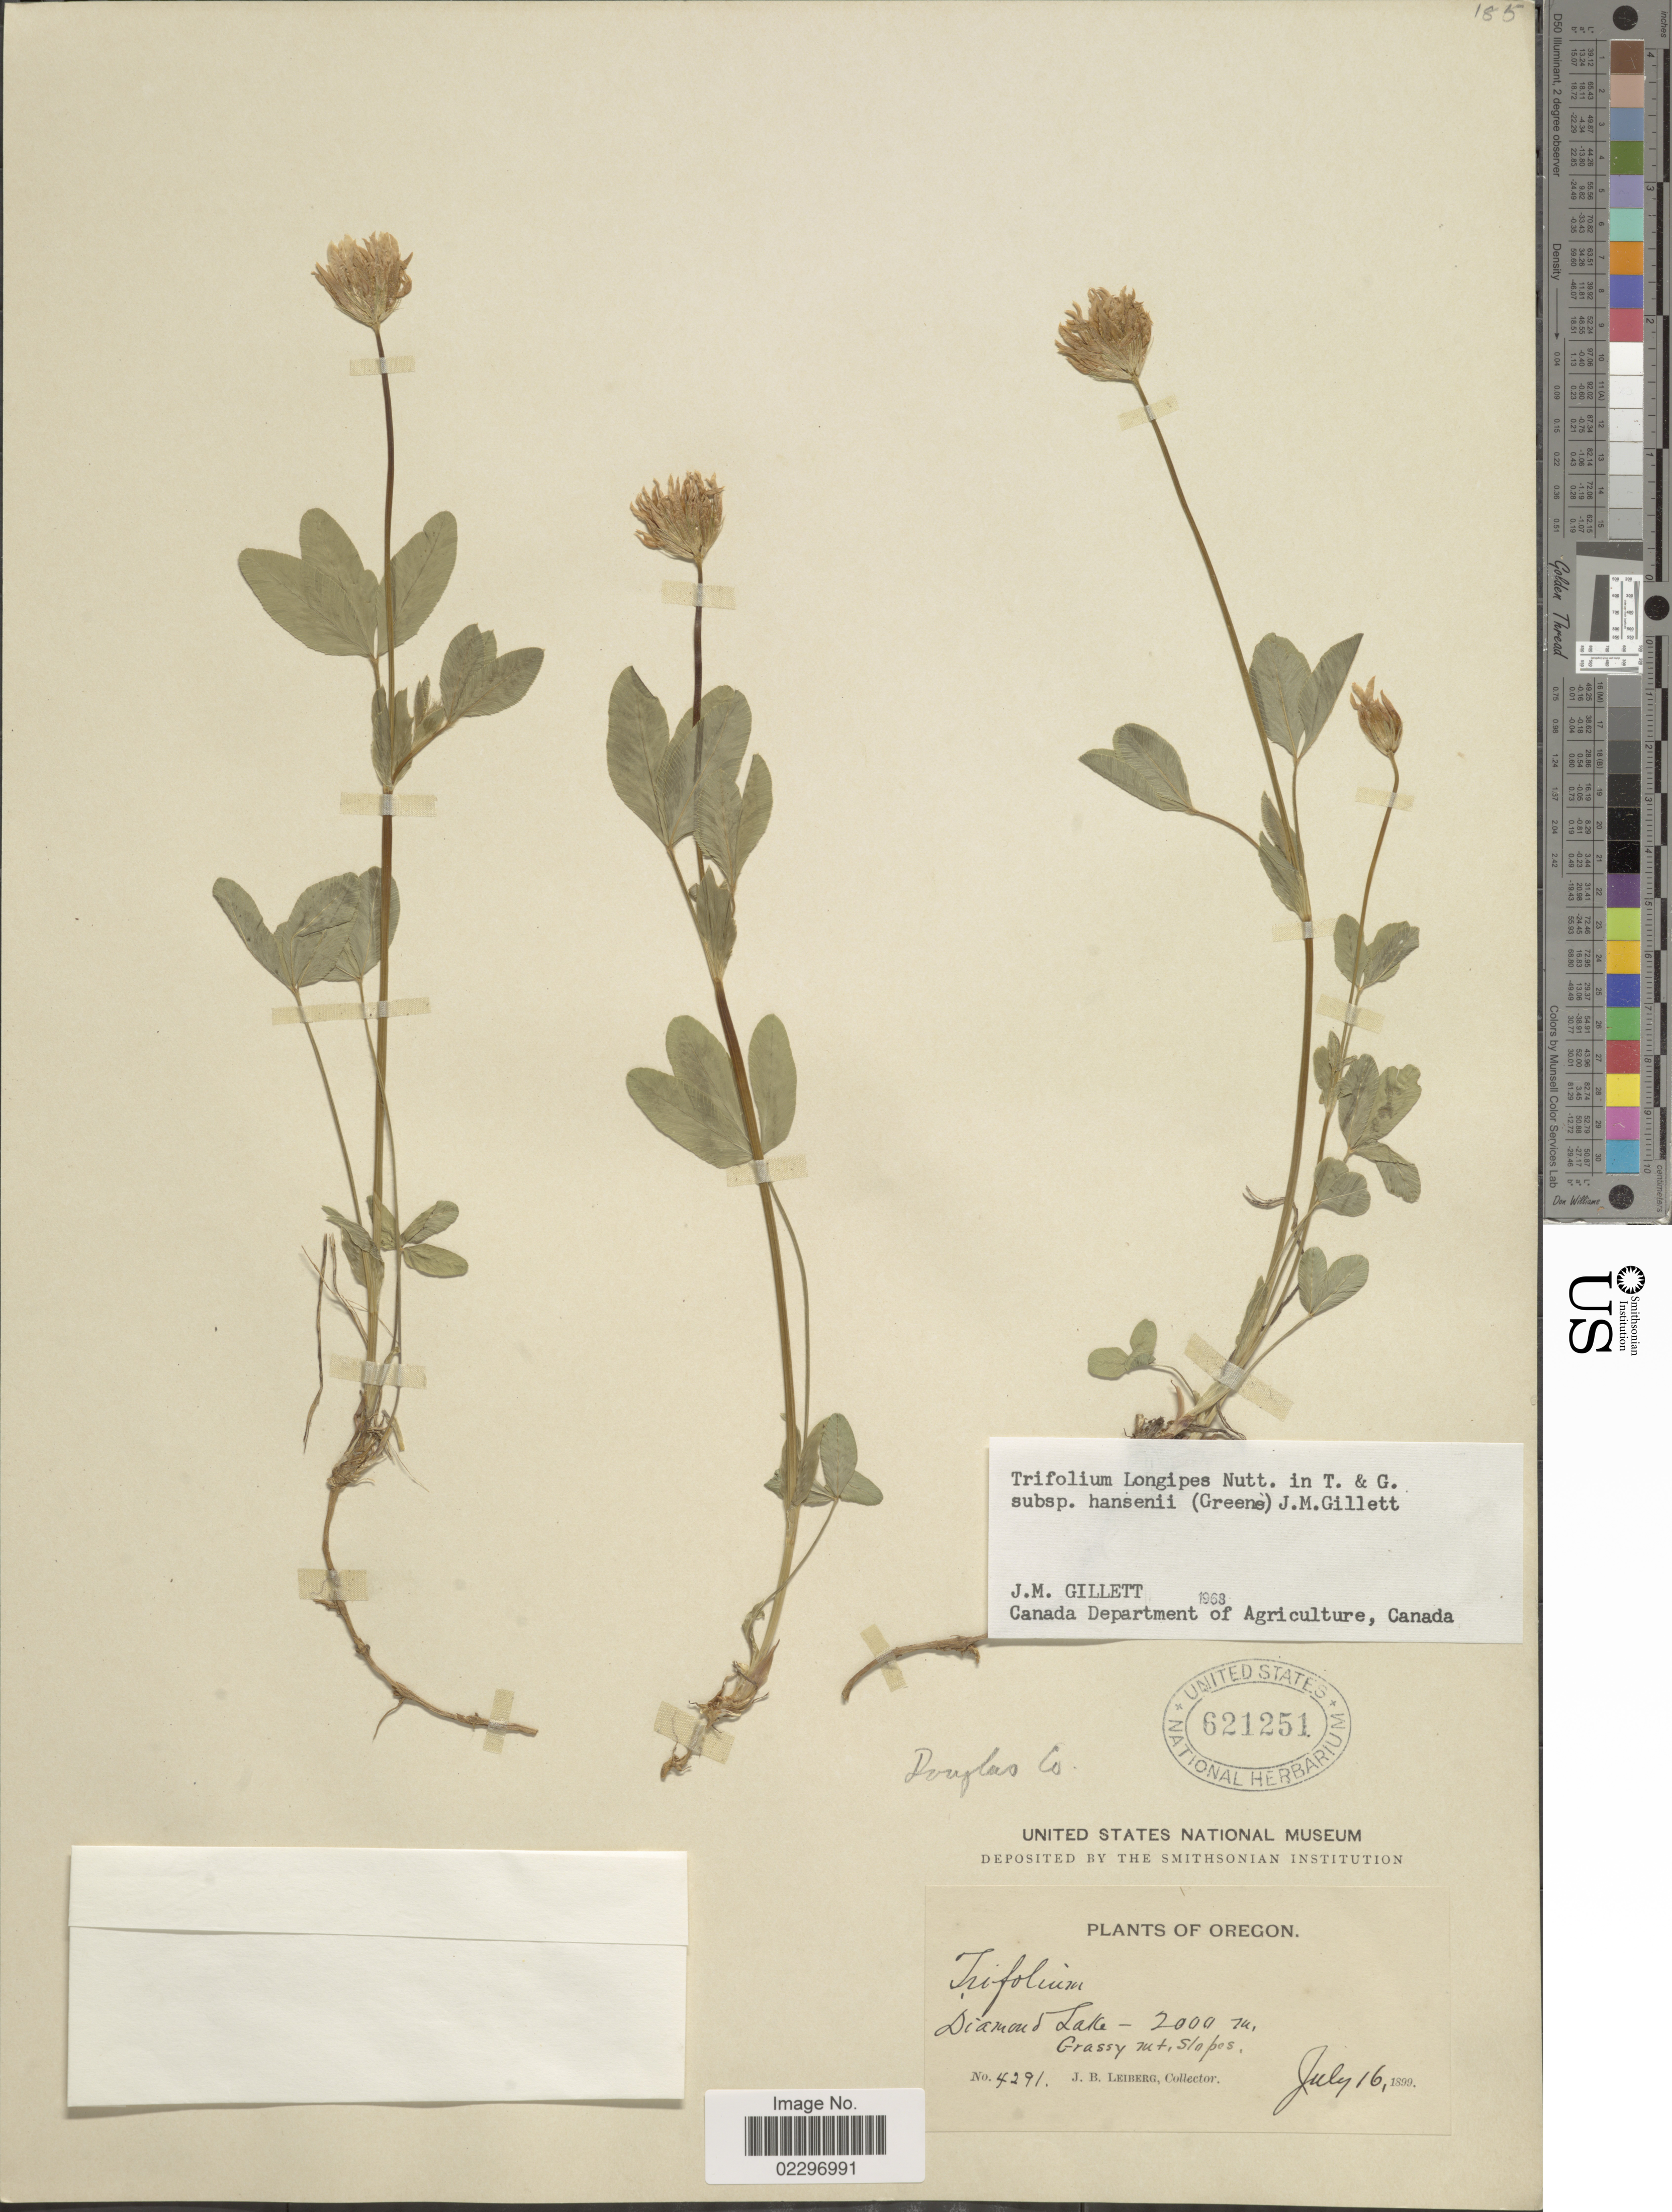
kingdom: Plantae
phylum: Tracheophyta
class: Magnoliopsida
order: Fabales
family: Fabaceae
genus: Trifolium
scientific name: Trifolium longipes subsp. hansenii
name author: (Greene) J.M. Gillett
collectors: J. B. Leiberg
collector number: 4291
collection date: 1899-07-16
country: United States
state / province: Oregon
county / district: Douglas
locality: Diamond Lake, Grassy mt Slopes, Douglas Co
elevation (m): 2000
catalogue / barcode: US 621251